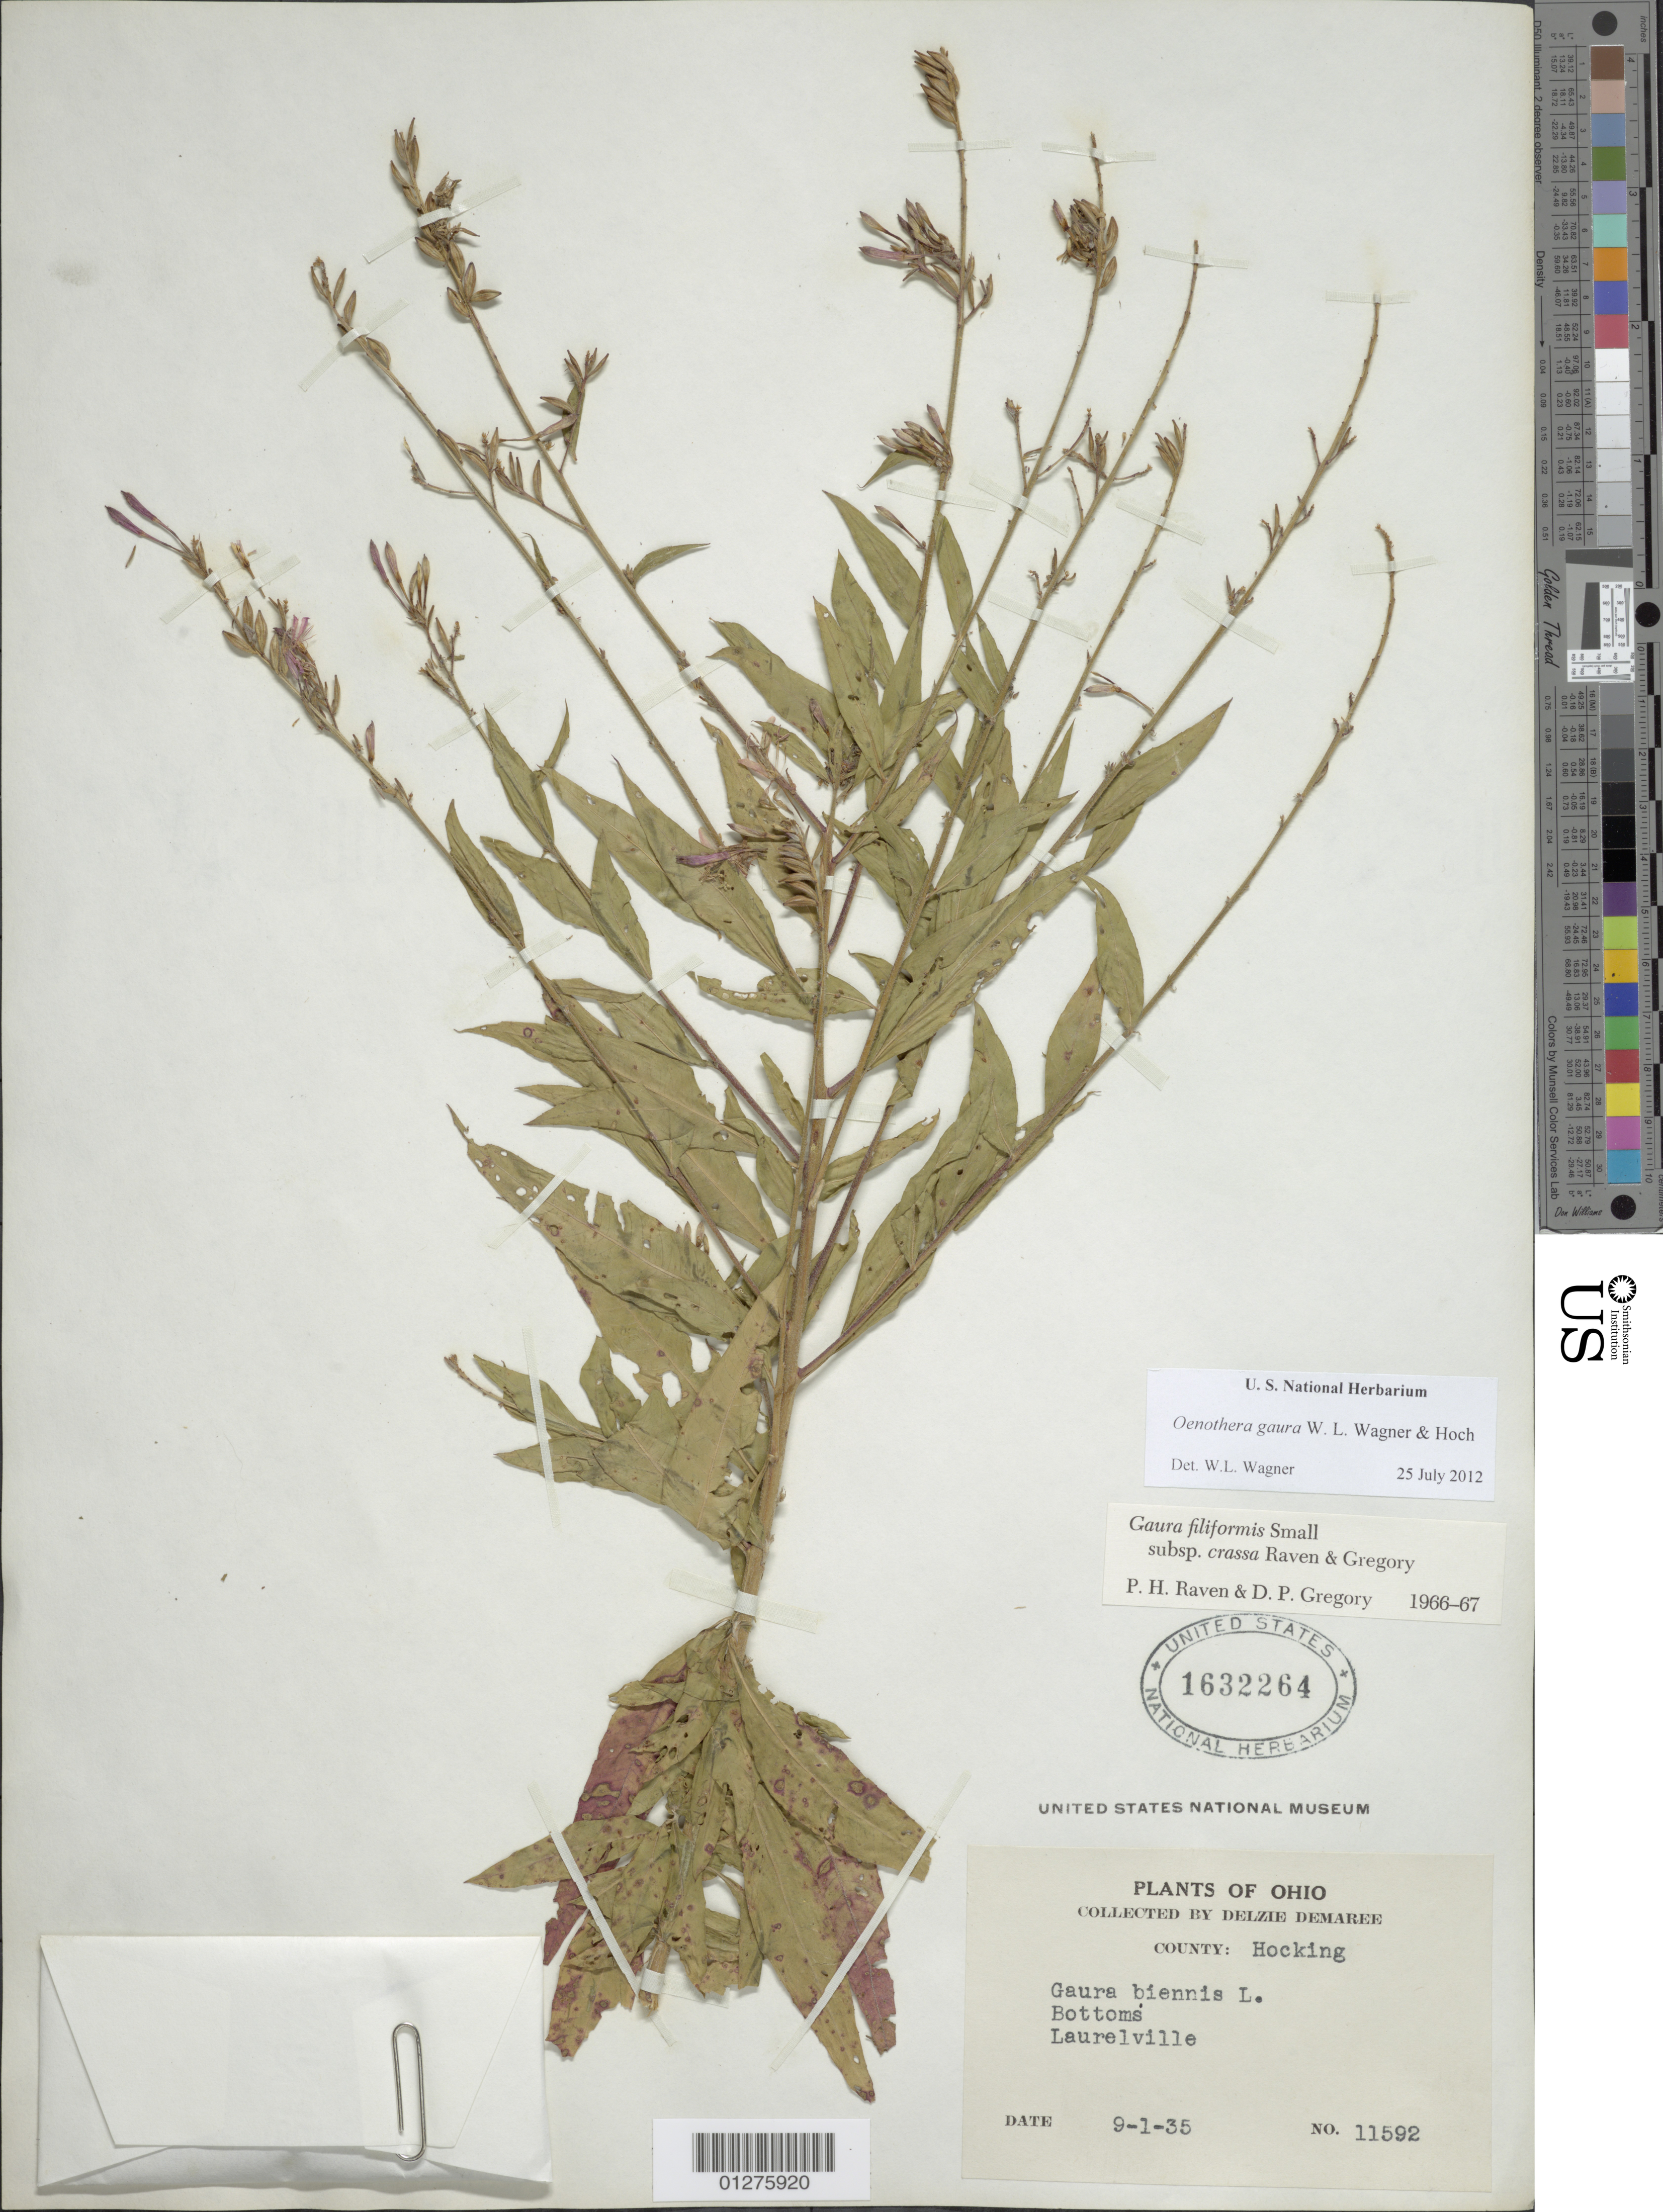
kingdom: Plantae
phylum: Tracheophyta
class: Magnoliopsida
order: Myrtales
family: Onagraceae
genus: Oenothera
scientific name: Oenothera gaura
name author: W.L. Wagner & Hoch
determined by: Wagner, W. L., (BOT), Smithsonian Institution - National Museum of Natural History (UNITED STATES)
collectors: D. Demaree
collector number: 11592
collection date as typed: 9-1-35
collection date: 1935-01-09 or 1935-09-01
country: United States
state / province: Ohio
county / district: Hocking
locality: Laurelville.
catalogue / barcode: US 1632264